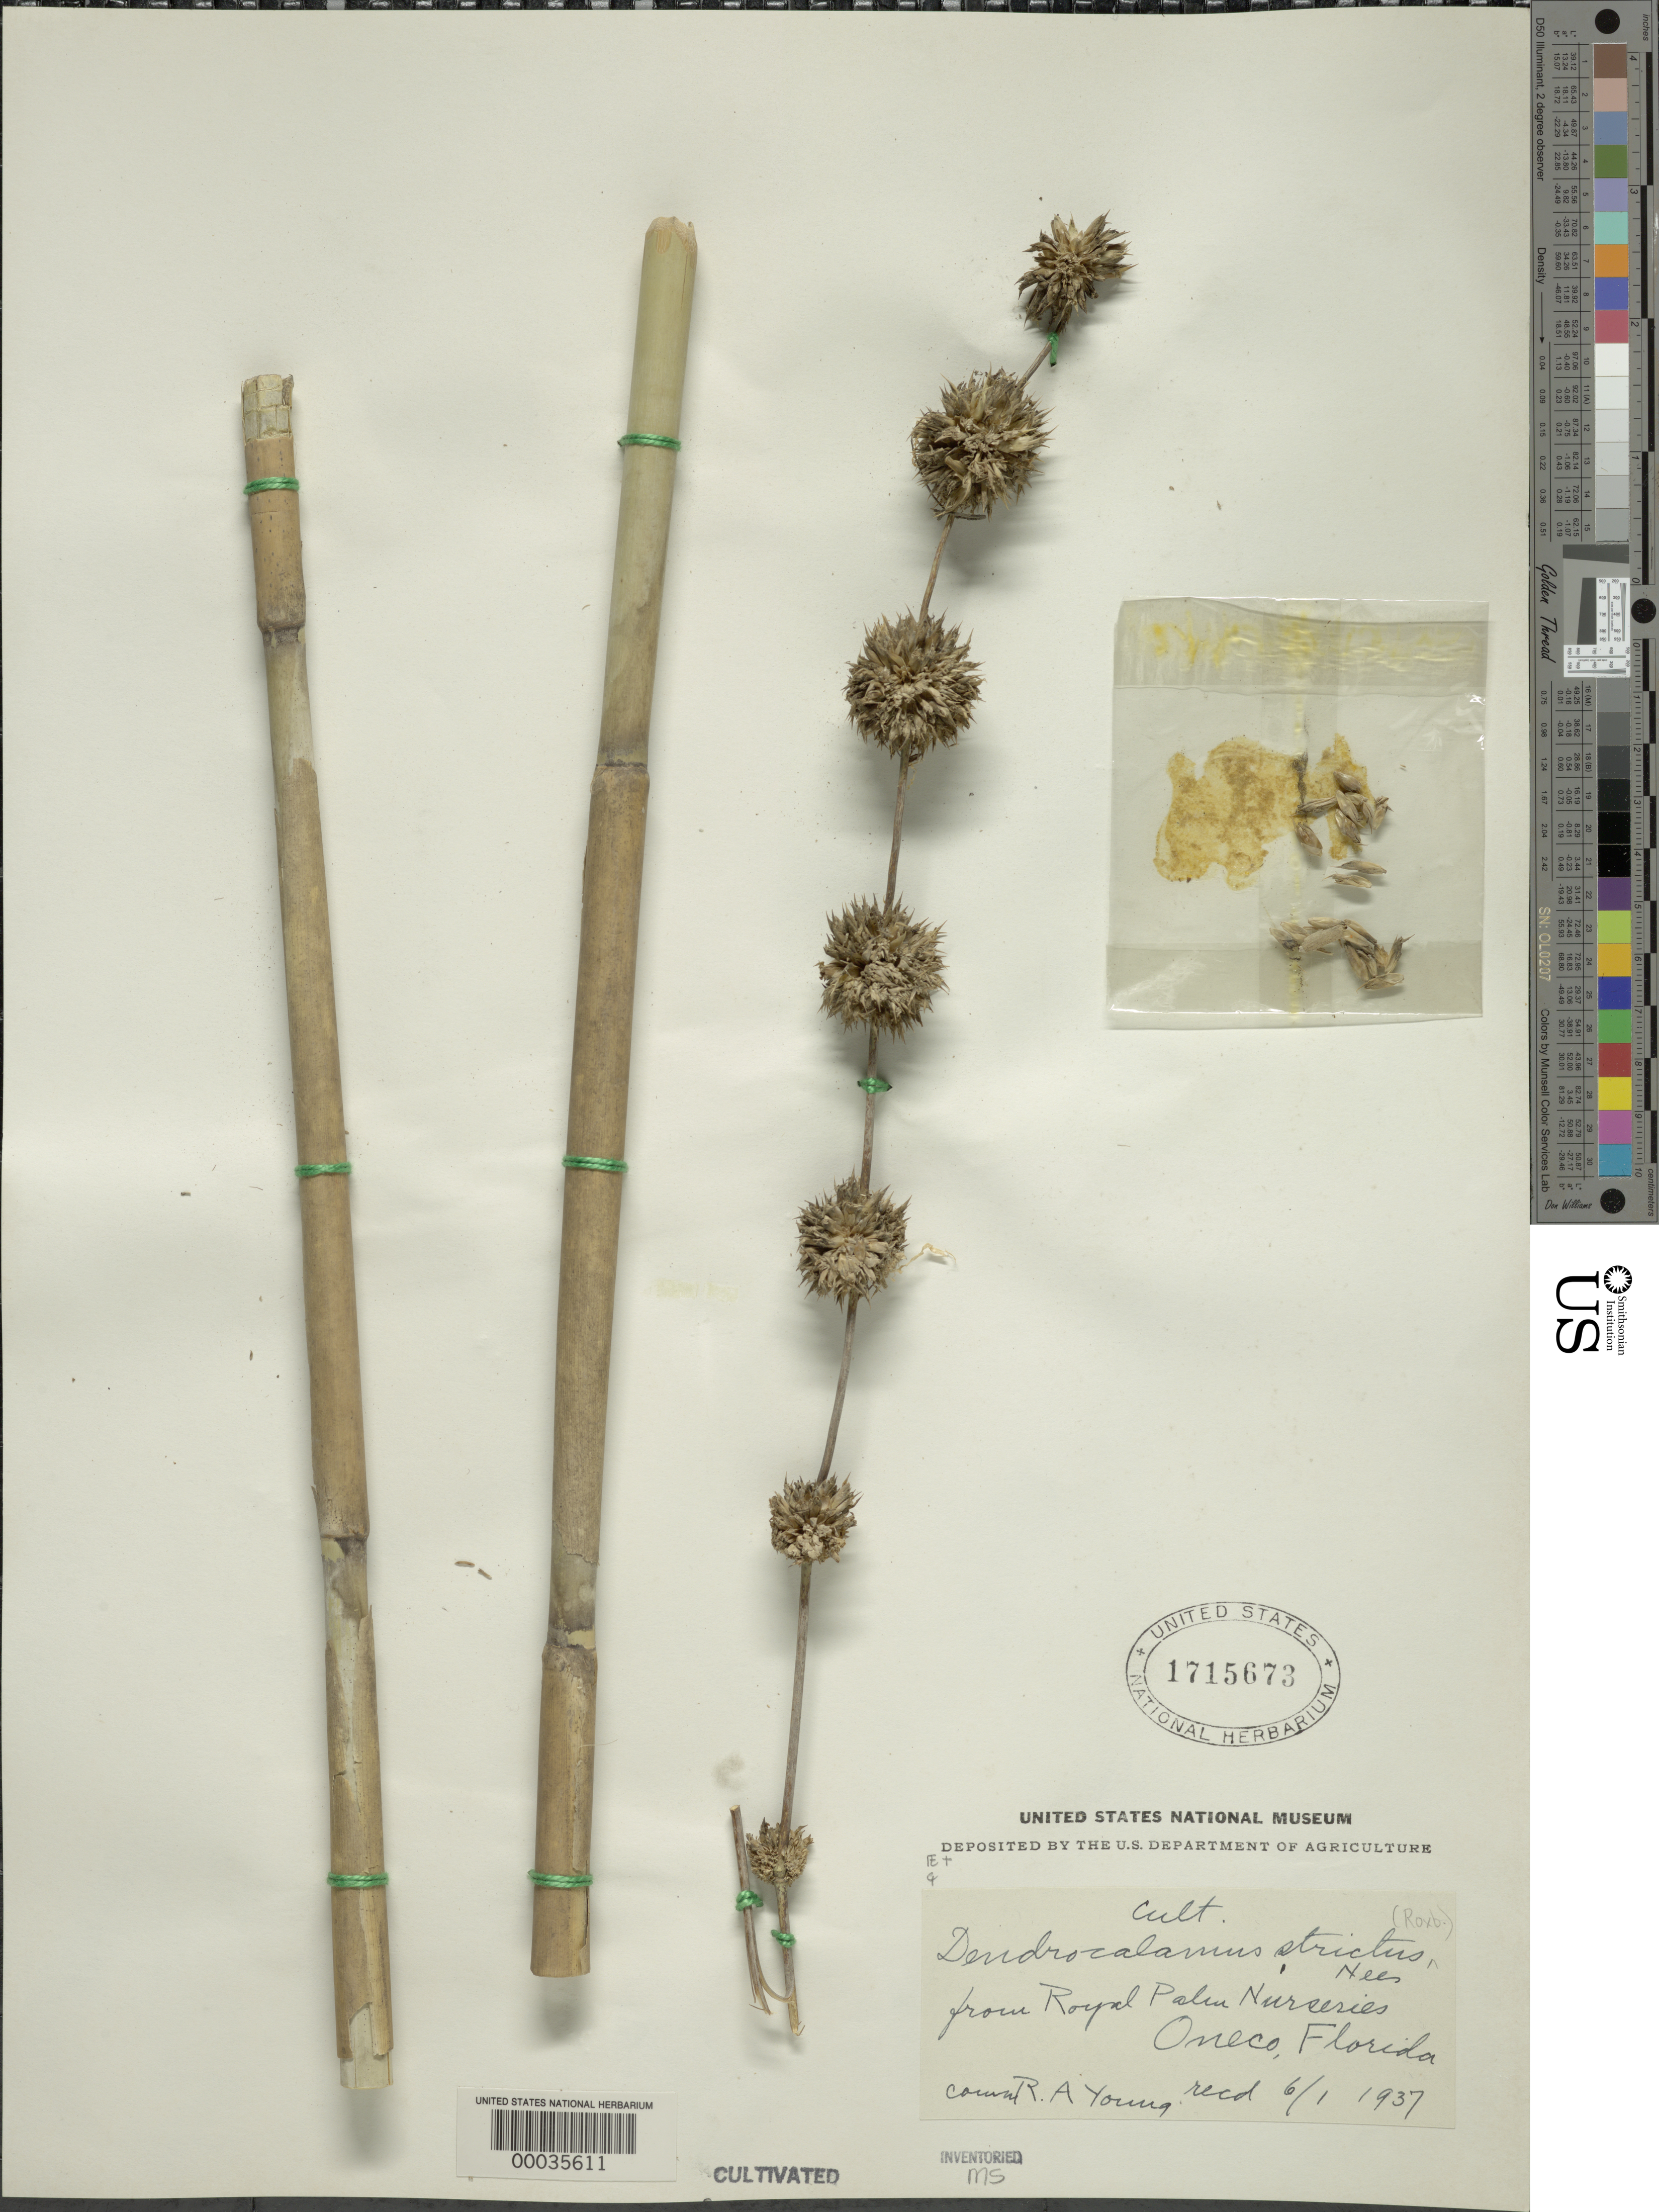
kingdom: Plantae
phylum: Tracheophyta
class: Liliopsida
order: Poales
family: Poaceae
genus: Dendrocalamus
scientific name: Dendrocalamus strictus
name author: (Roxb.) Nees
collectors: R. A. Young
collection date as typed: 01 Jun 1937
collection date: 1937-06-01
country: United States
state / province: Florida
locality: Royal palm nurseries-oneco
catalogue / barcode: US 1715673